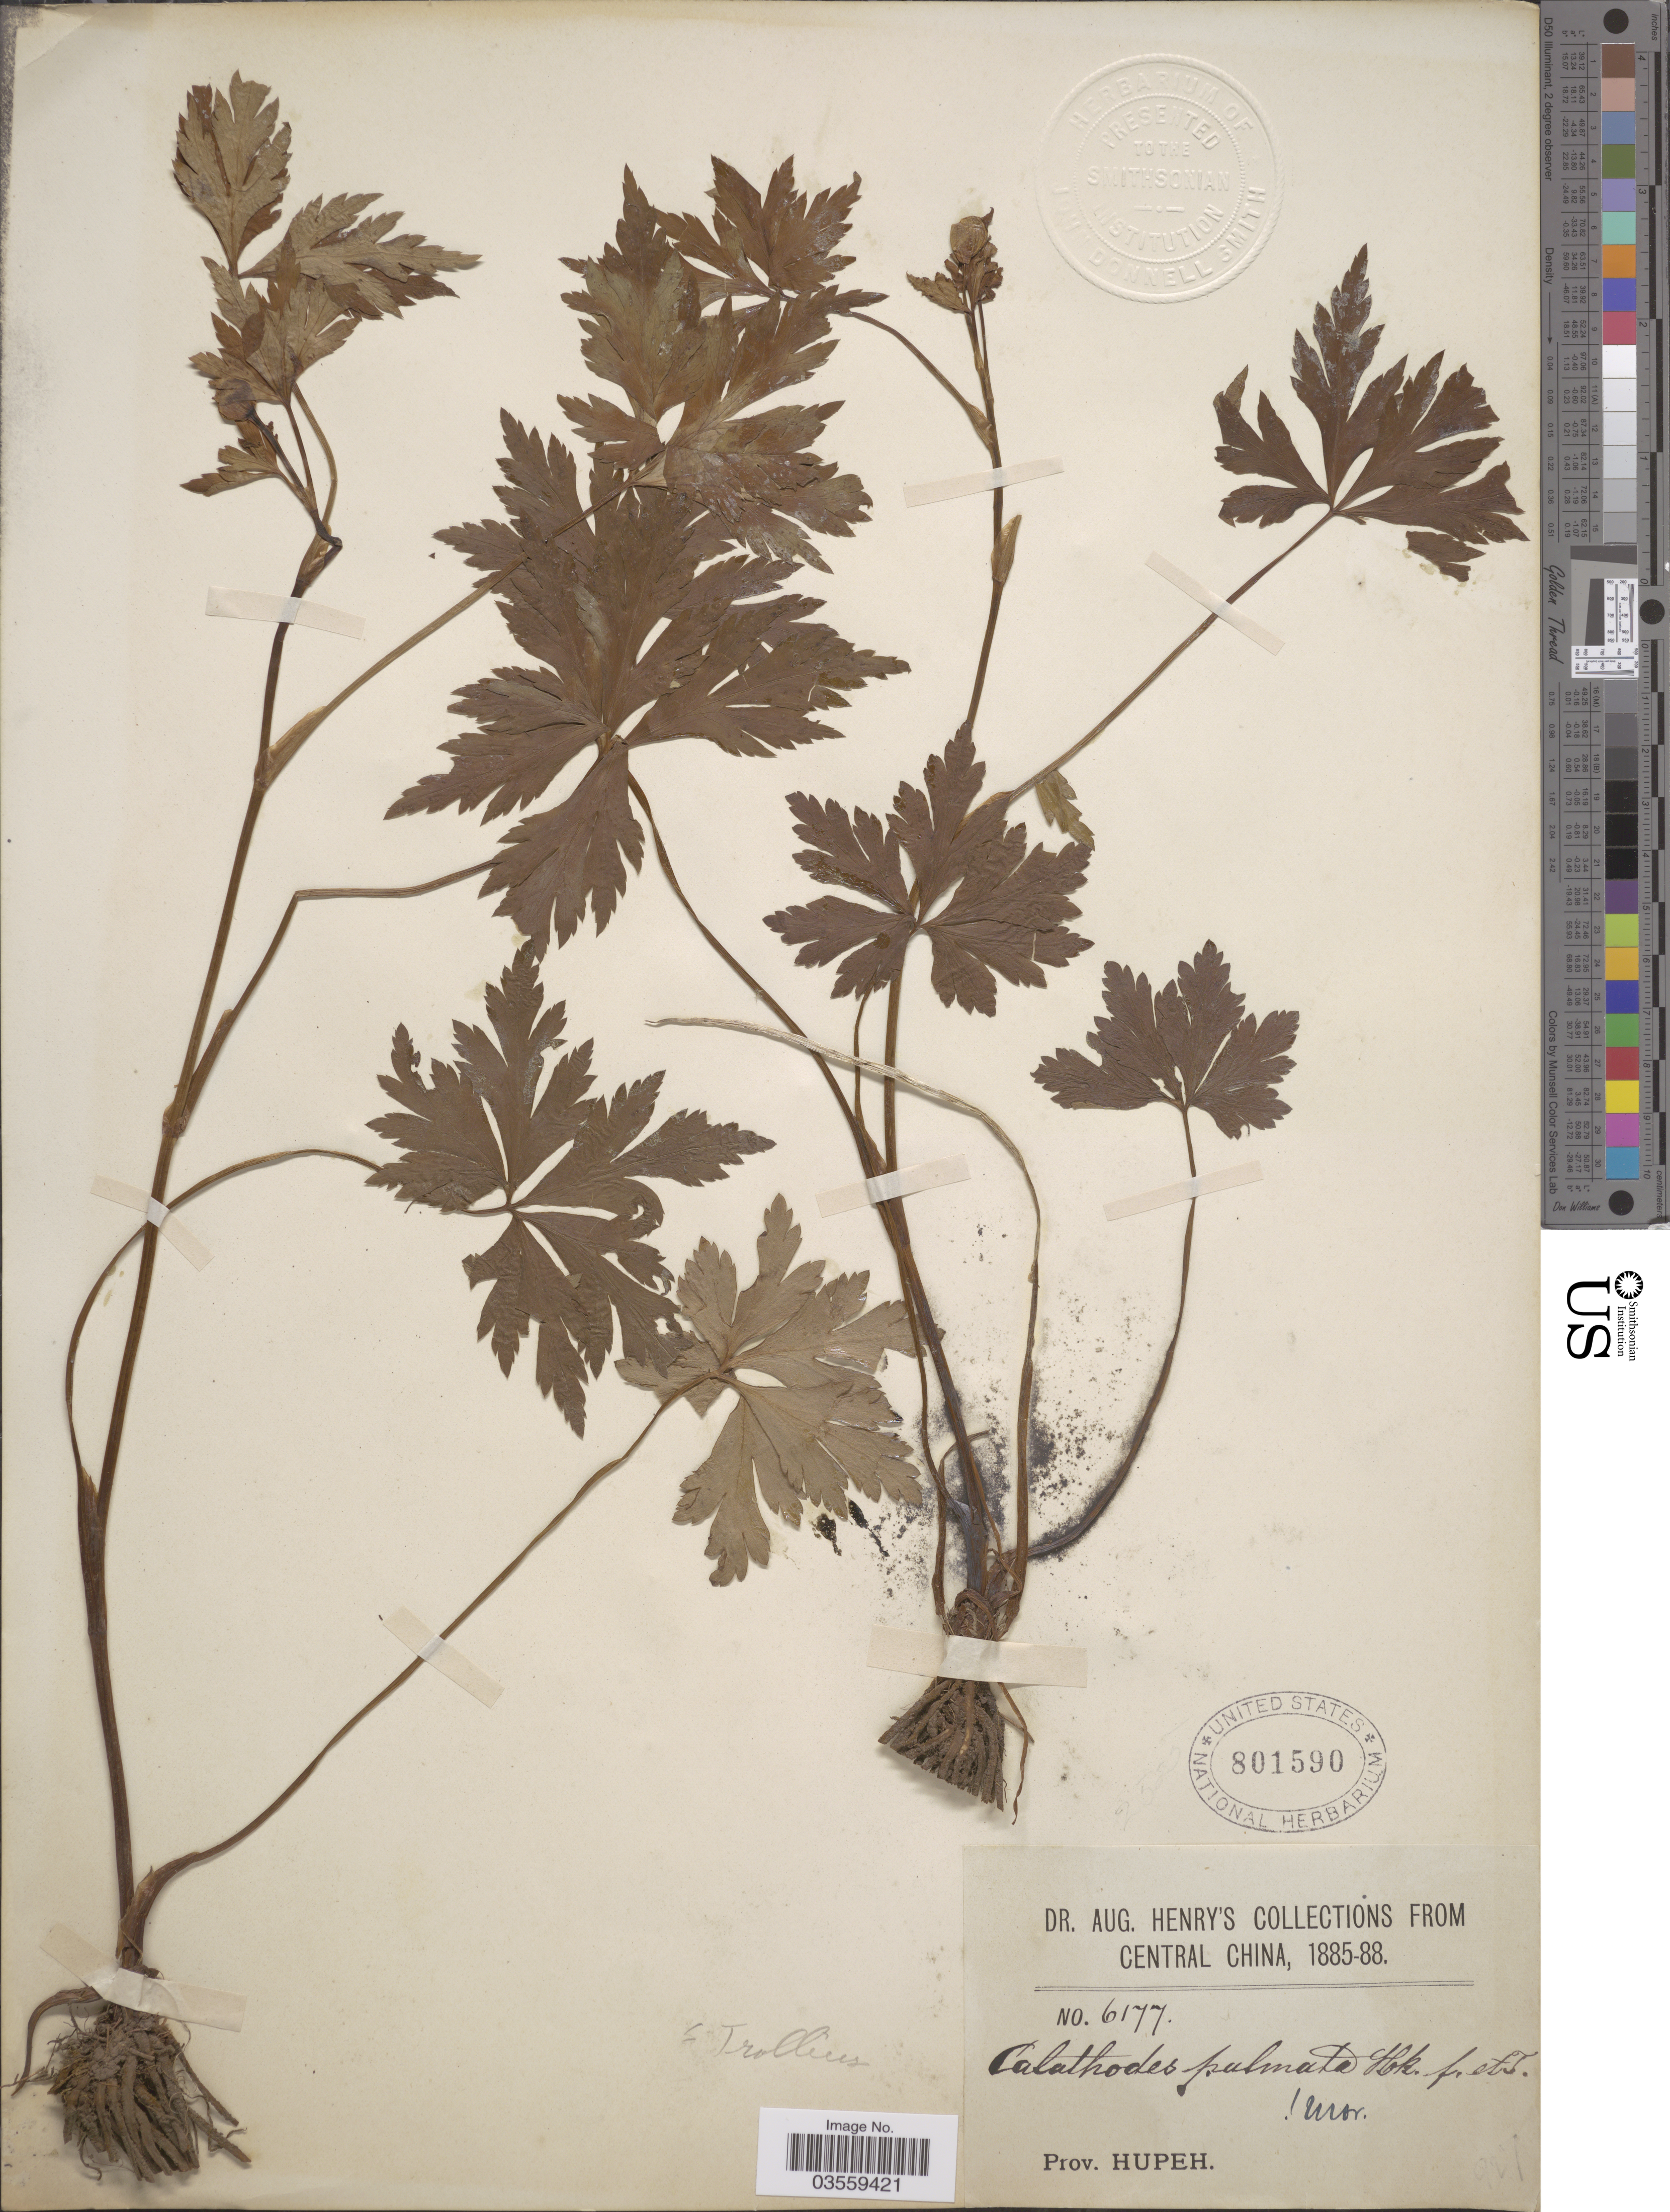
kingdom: Plantae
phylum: Tracheophyta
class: Magnoliopsida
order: Ranunculales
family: Ranunculaceae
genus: Calathodes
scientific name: Calathodes palmata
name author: Hook. f. & Thomson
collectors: A. Henry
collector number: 6177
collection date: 1885/1888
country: China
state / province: Hubei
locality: Central China. Prov. Hupeh.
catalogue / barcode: US 801590